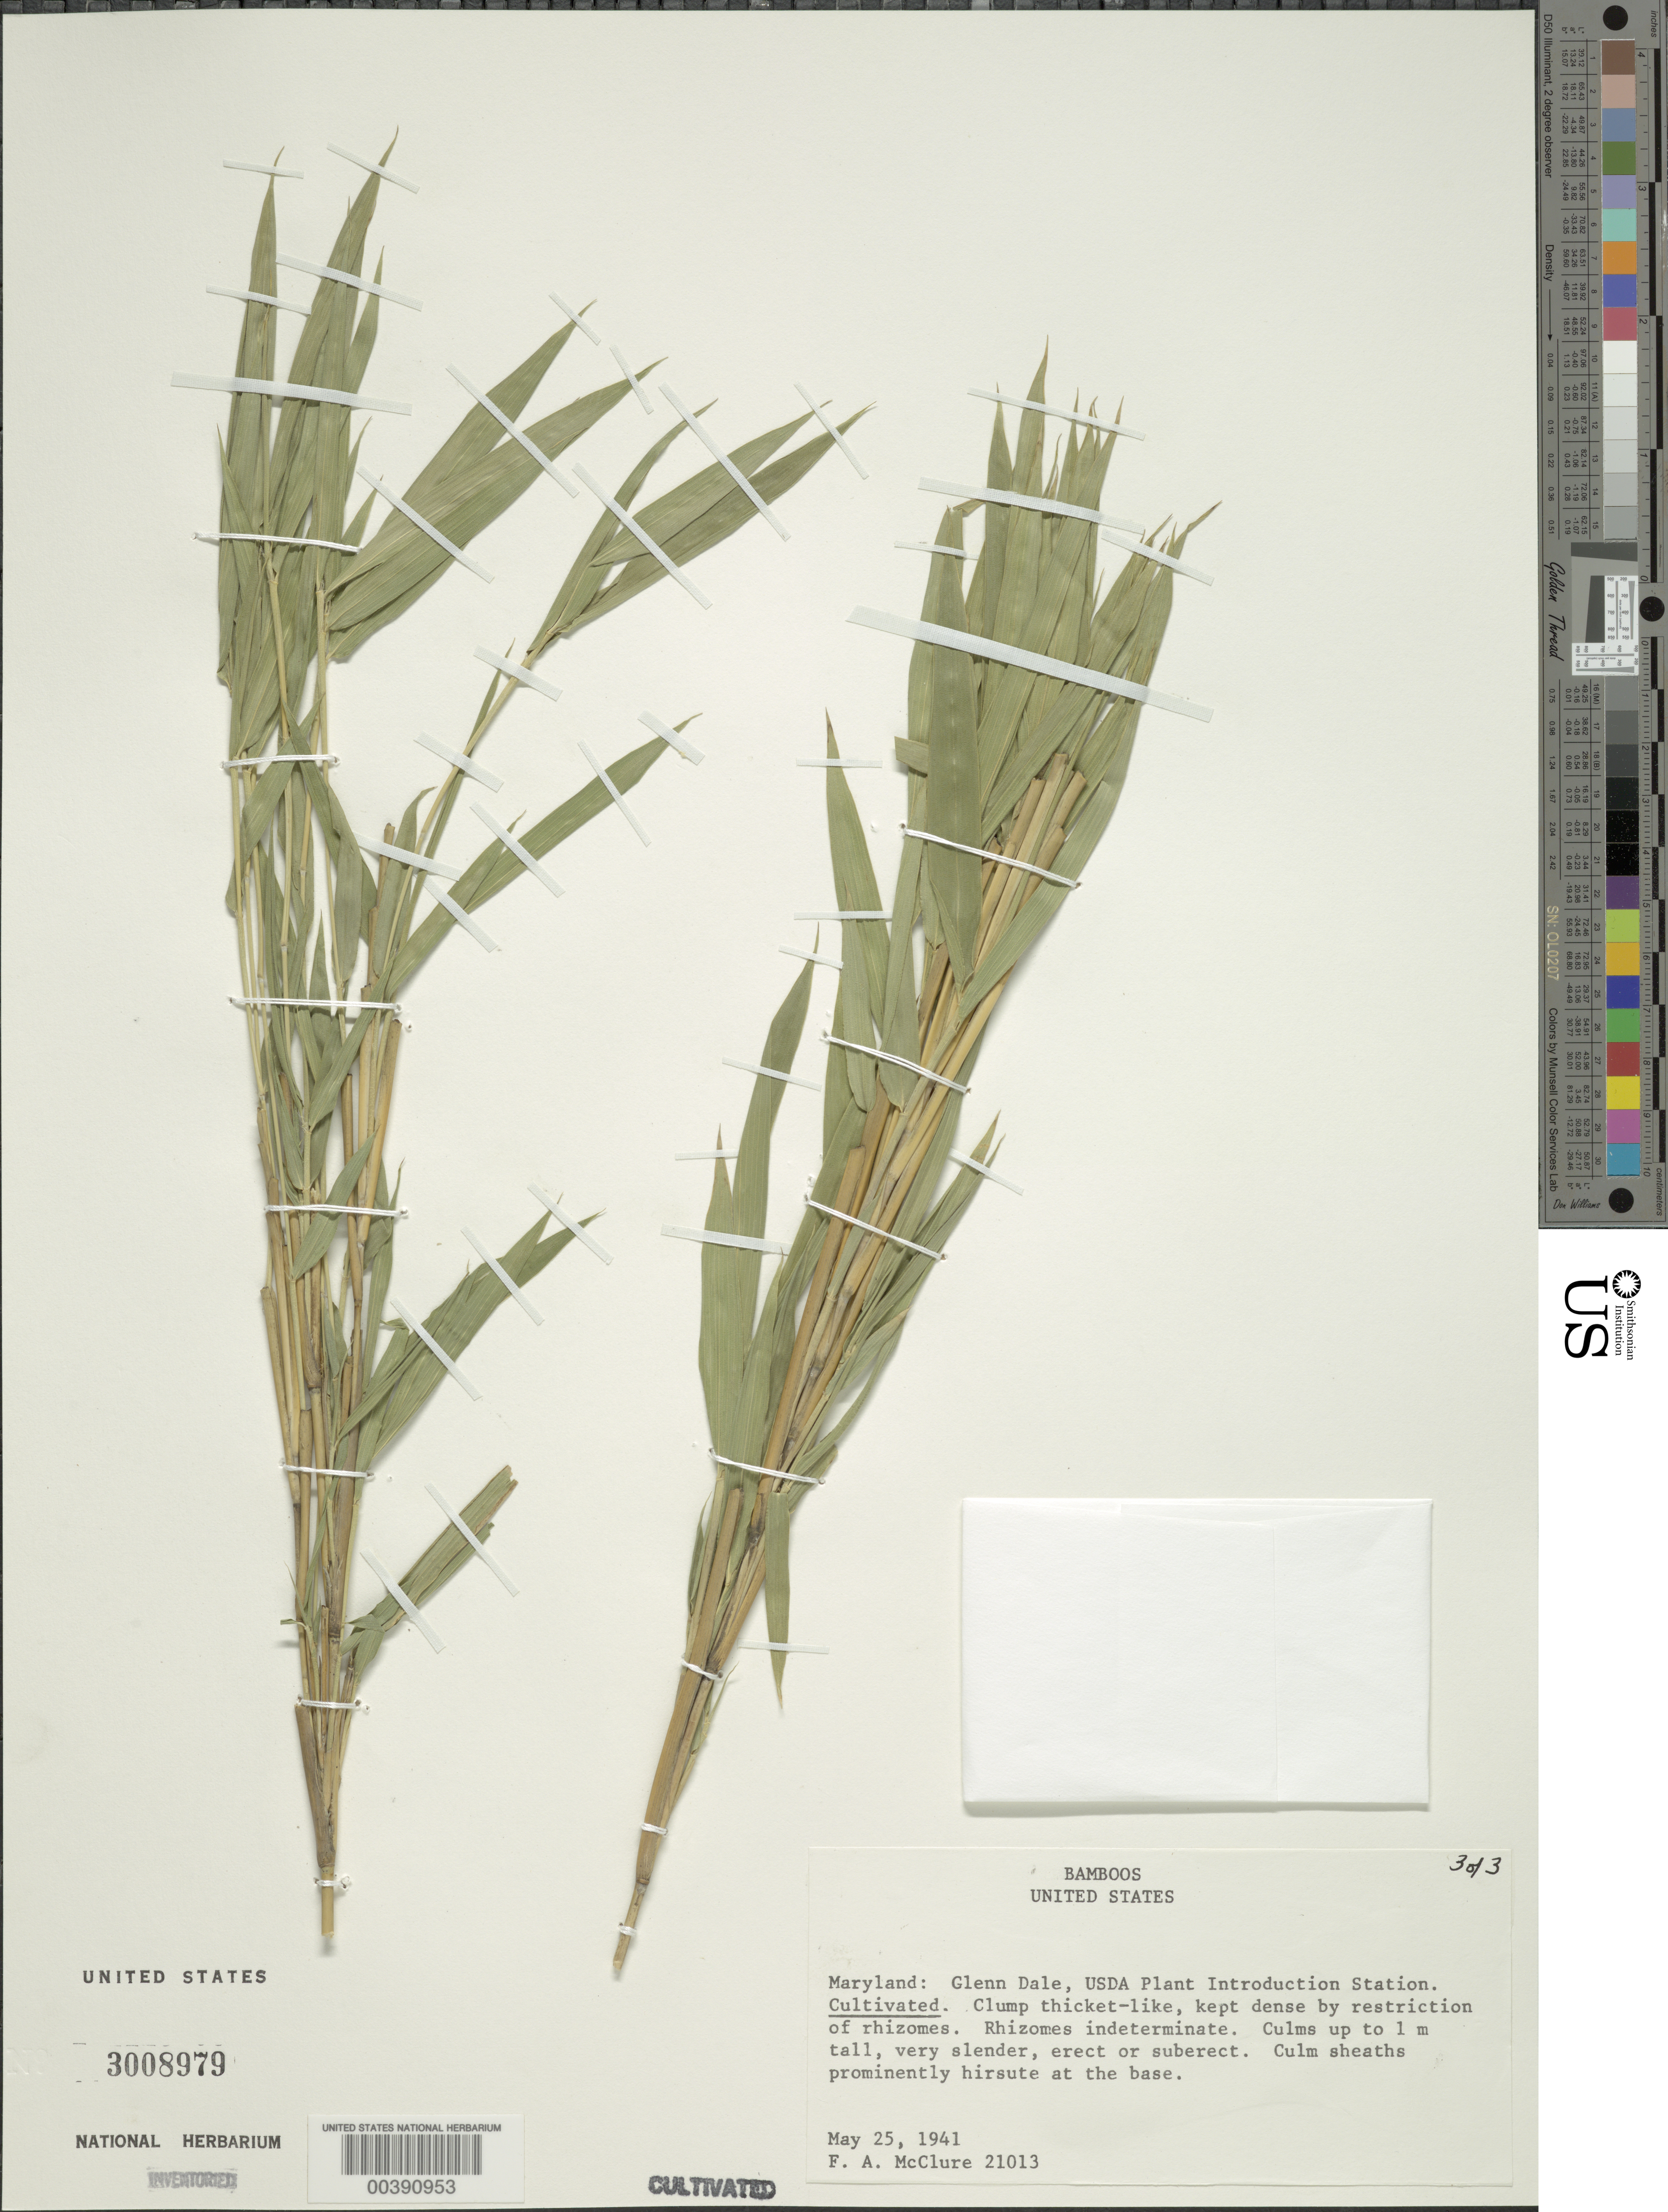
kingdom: Plantae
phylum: Tracheophyta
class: Liliopsida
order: Poales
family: Poaceae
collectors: F. A. McClure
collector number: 21013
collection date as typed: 25 May 1941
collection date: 1941-05-25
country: United States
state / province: Maryland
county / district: Prince George's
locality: Glenn dale, usda pi stat.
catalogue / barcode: US 3008979